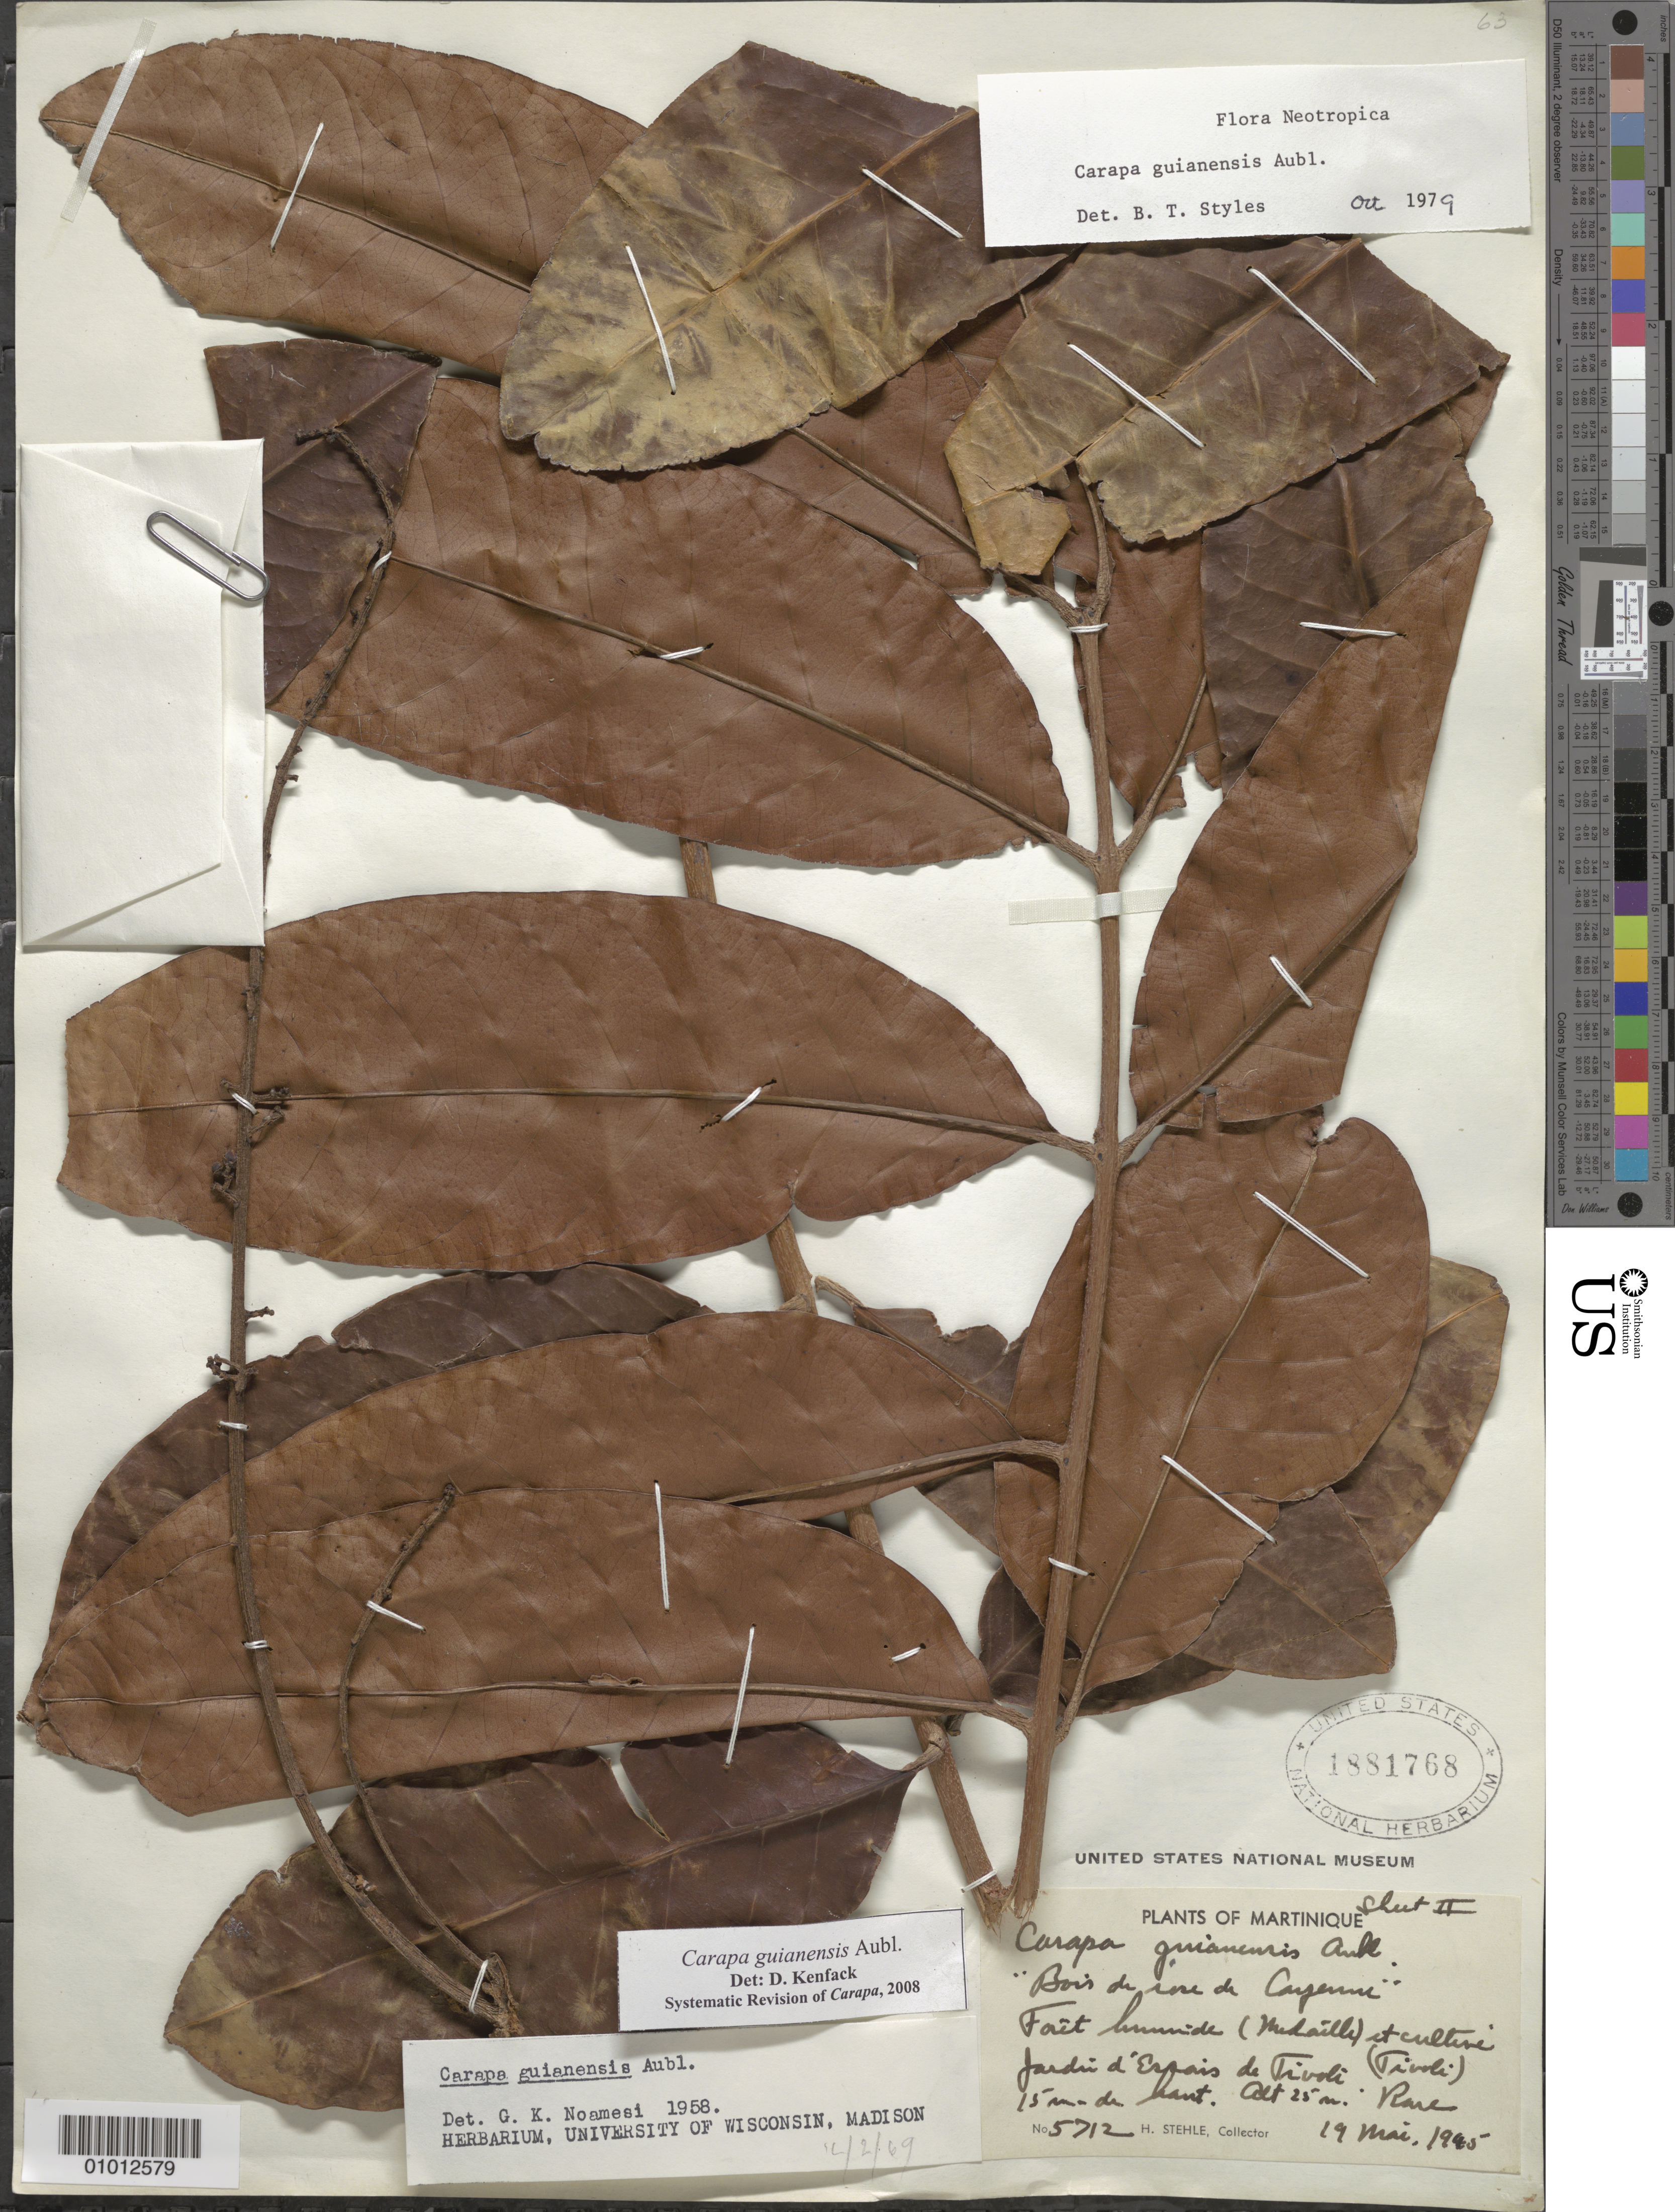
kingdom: Plantae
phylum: Tracheophyta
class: Magnoliopsida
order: Sapindales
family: Meliaceae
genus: Carapa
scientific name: Carapa guianensis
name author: Aubl.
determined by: Kenfack, D.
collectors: H. Stehlé & M. Stehlé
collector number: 5712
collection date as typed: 19 May 1945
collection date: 1945-05-19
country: Martinique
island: Martinique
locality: Médaille and cultivé Jardin d'Essais de Tivoli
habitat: Forêt humide and cultivé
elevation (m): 25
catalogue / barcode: US 1881768